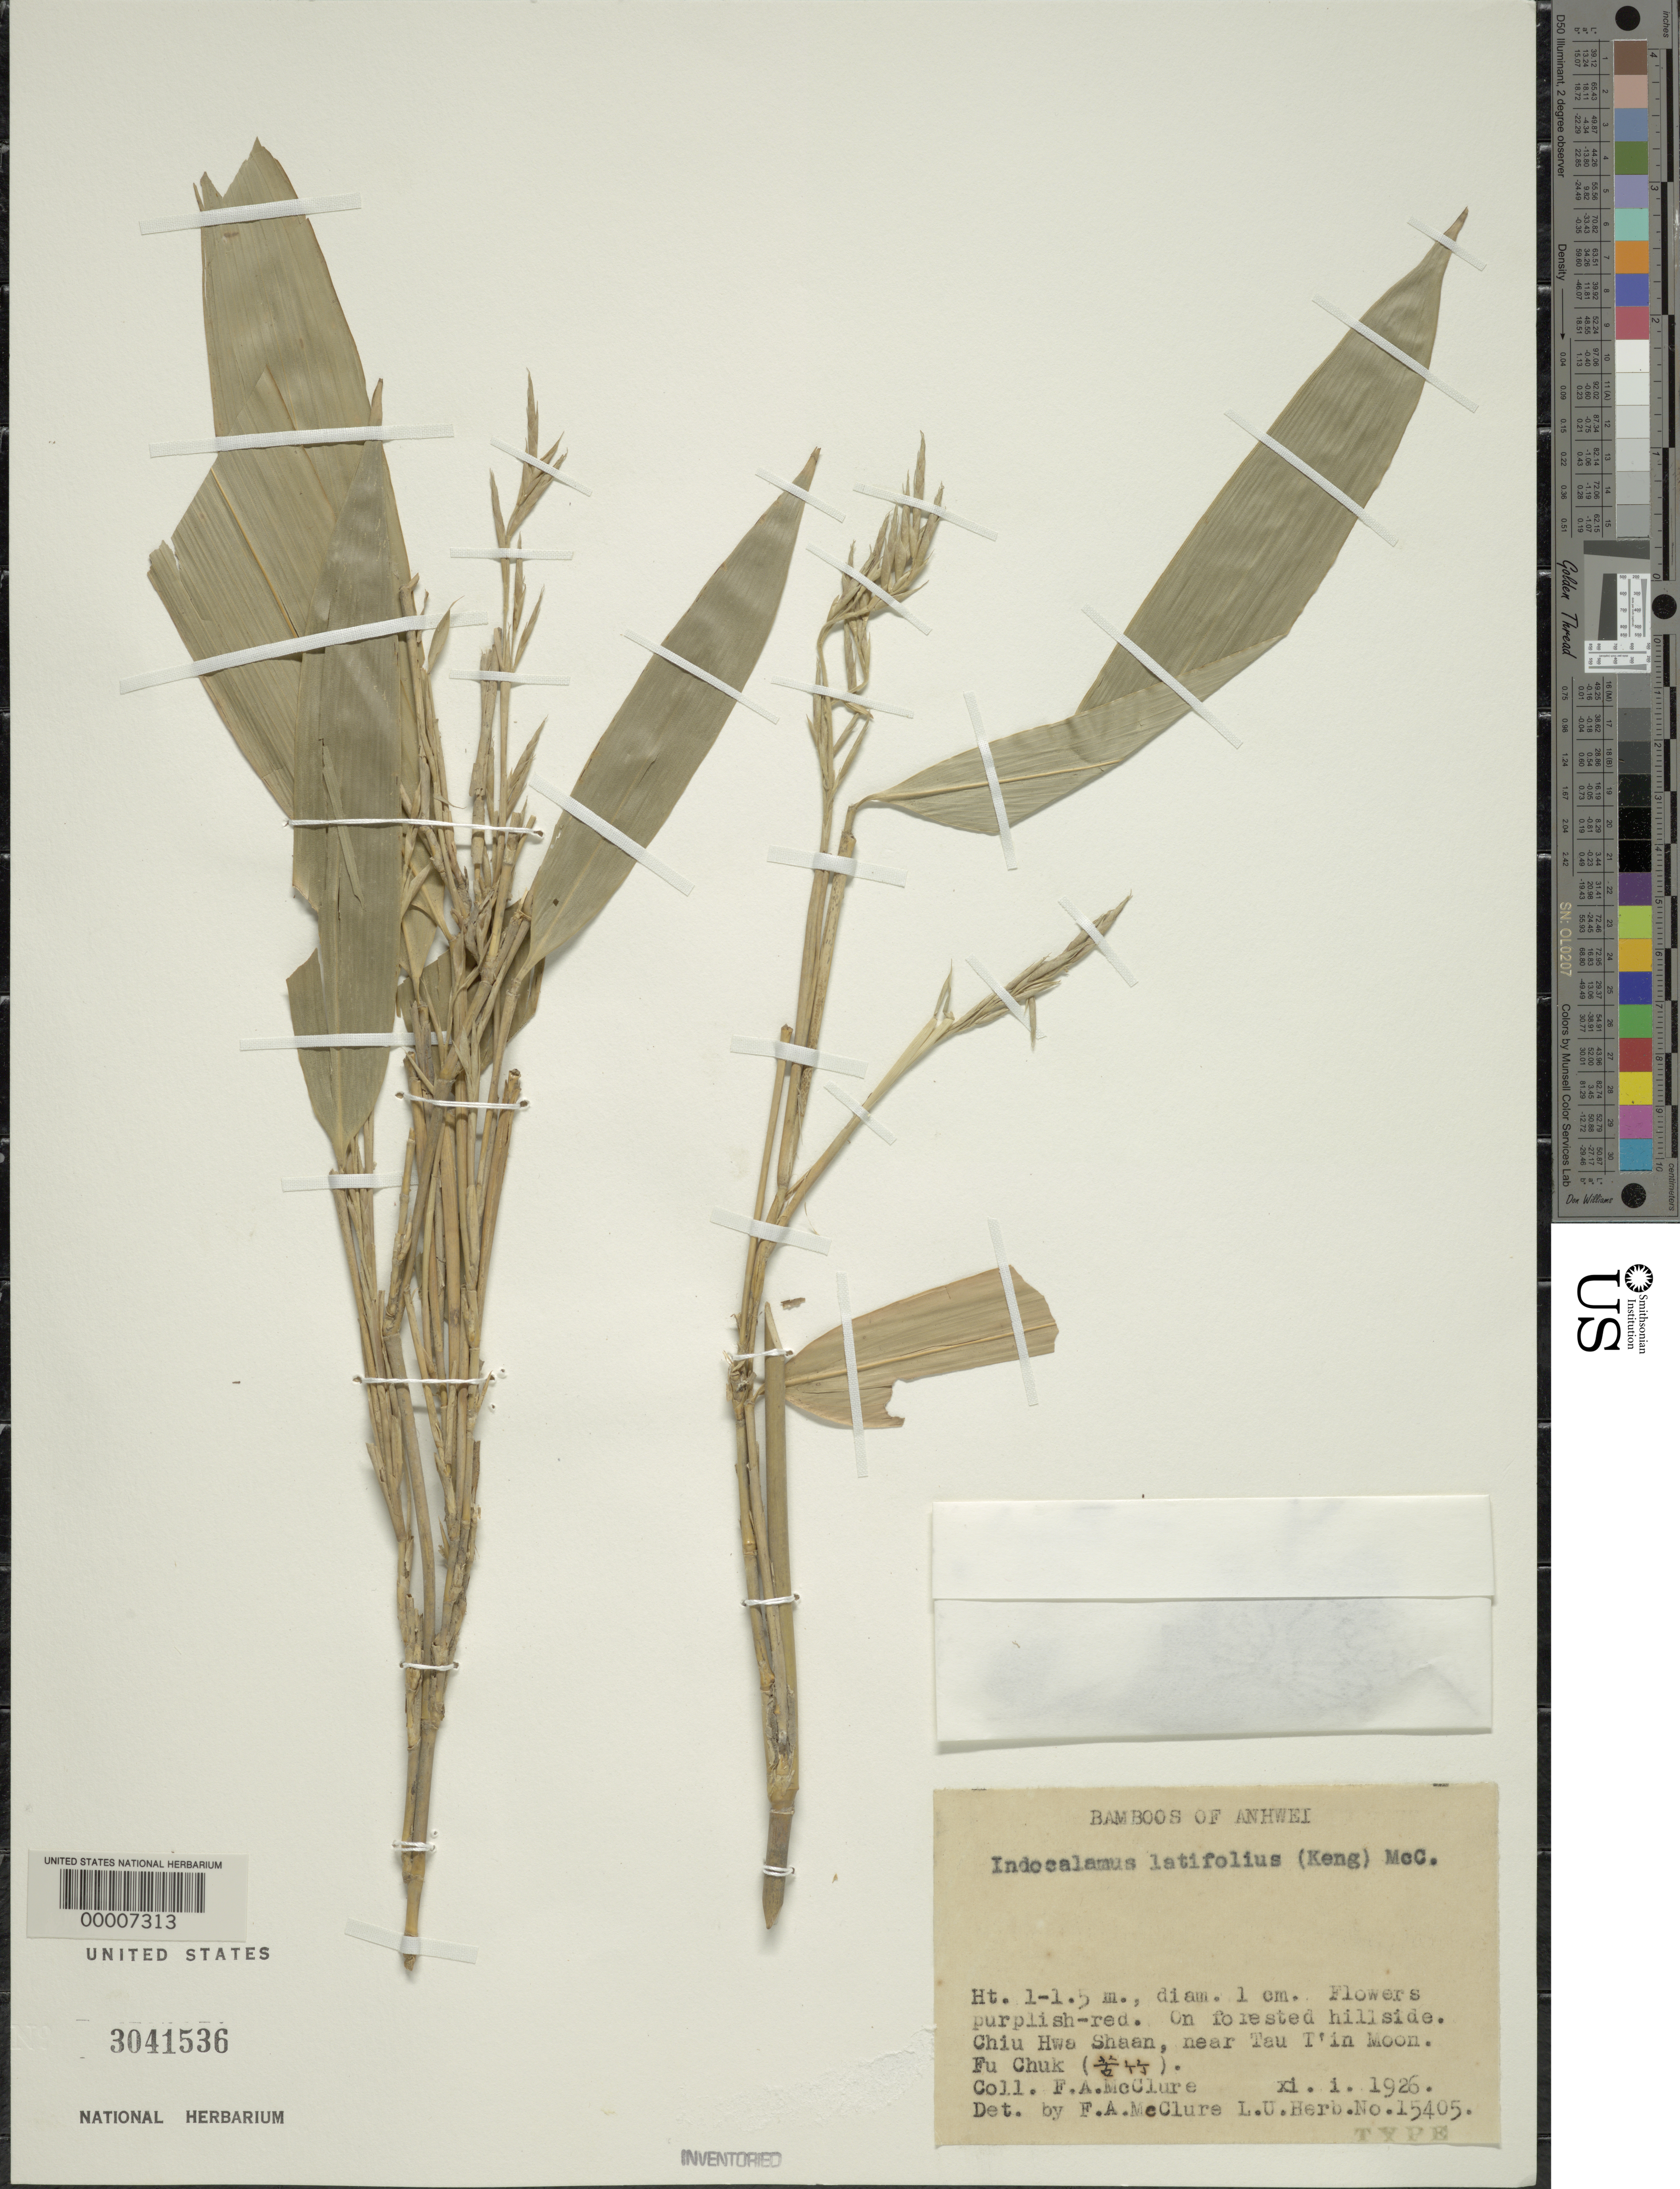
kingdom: Plantae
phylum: Tracheophyta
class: Liliopsida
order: Poales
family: Poaceae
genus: Indocalamus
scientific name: Indocalamus latifolius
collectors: F. A. McClure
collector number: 4055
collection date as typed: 01 Nov 1926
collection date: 1926-11-01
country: China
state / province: Anhui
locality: Chiu hwa shaan, tau t'in moon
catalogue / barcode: US 3041536